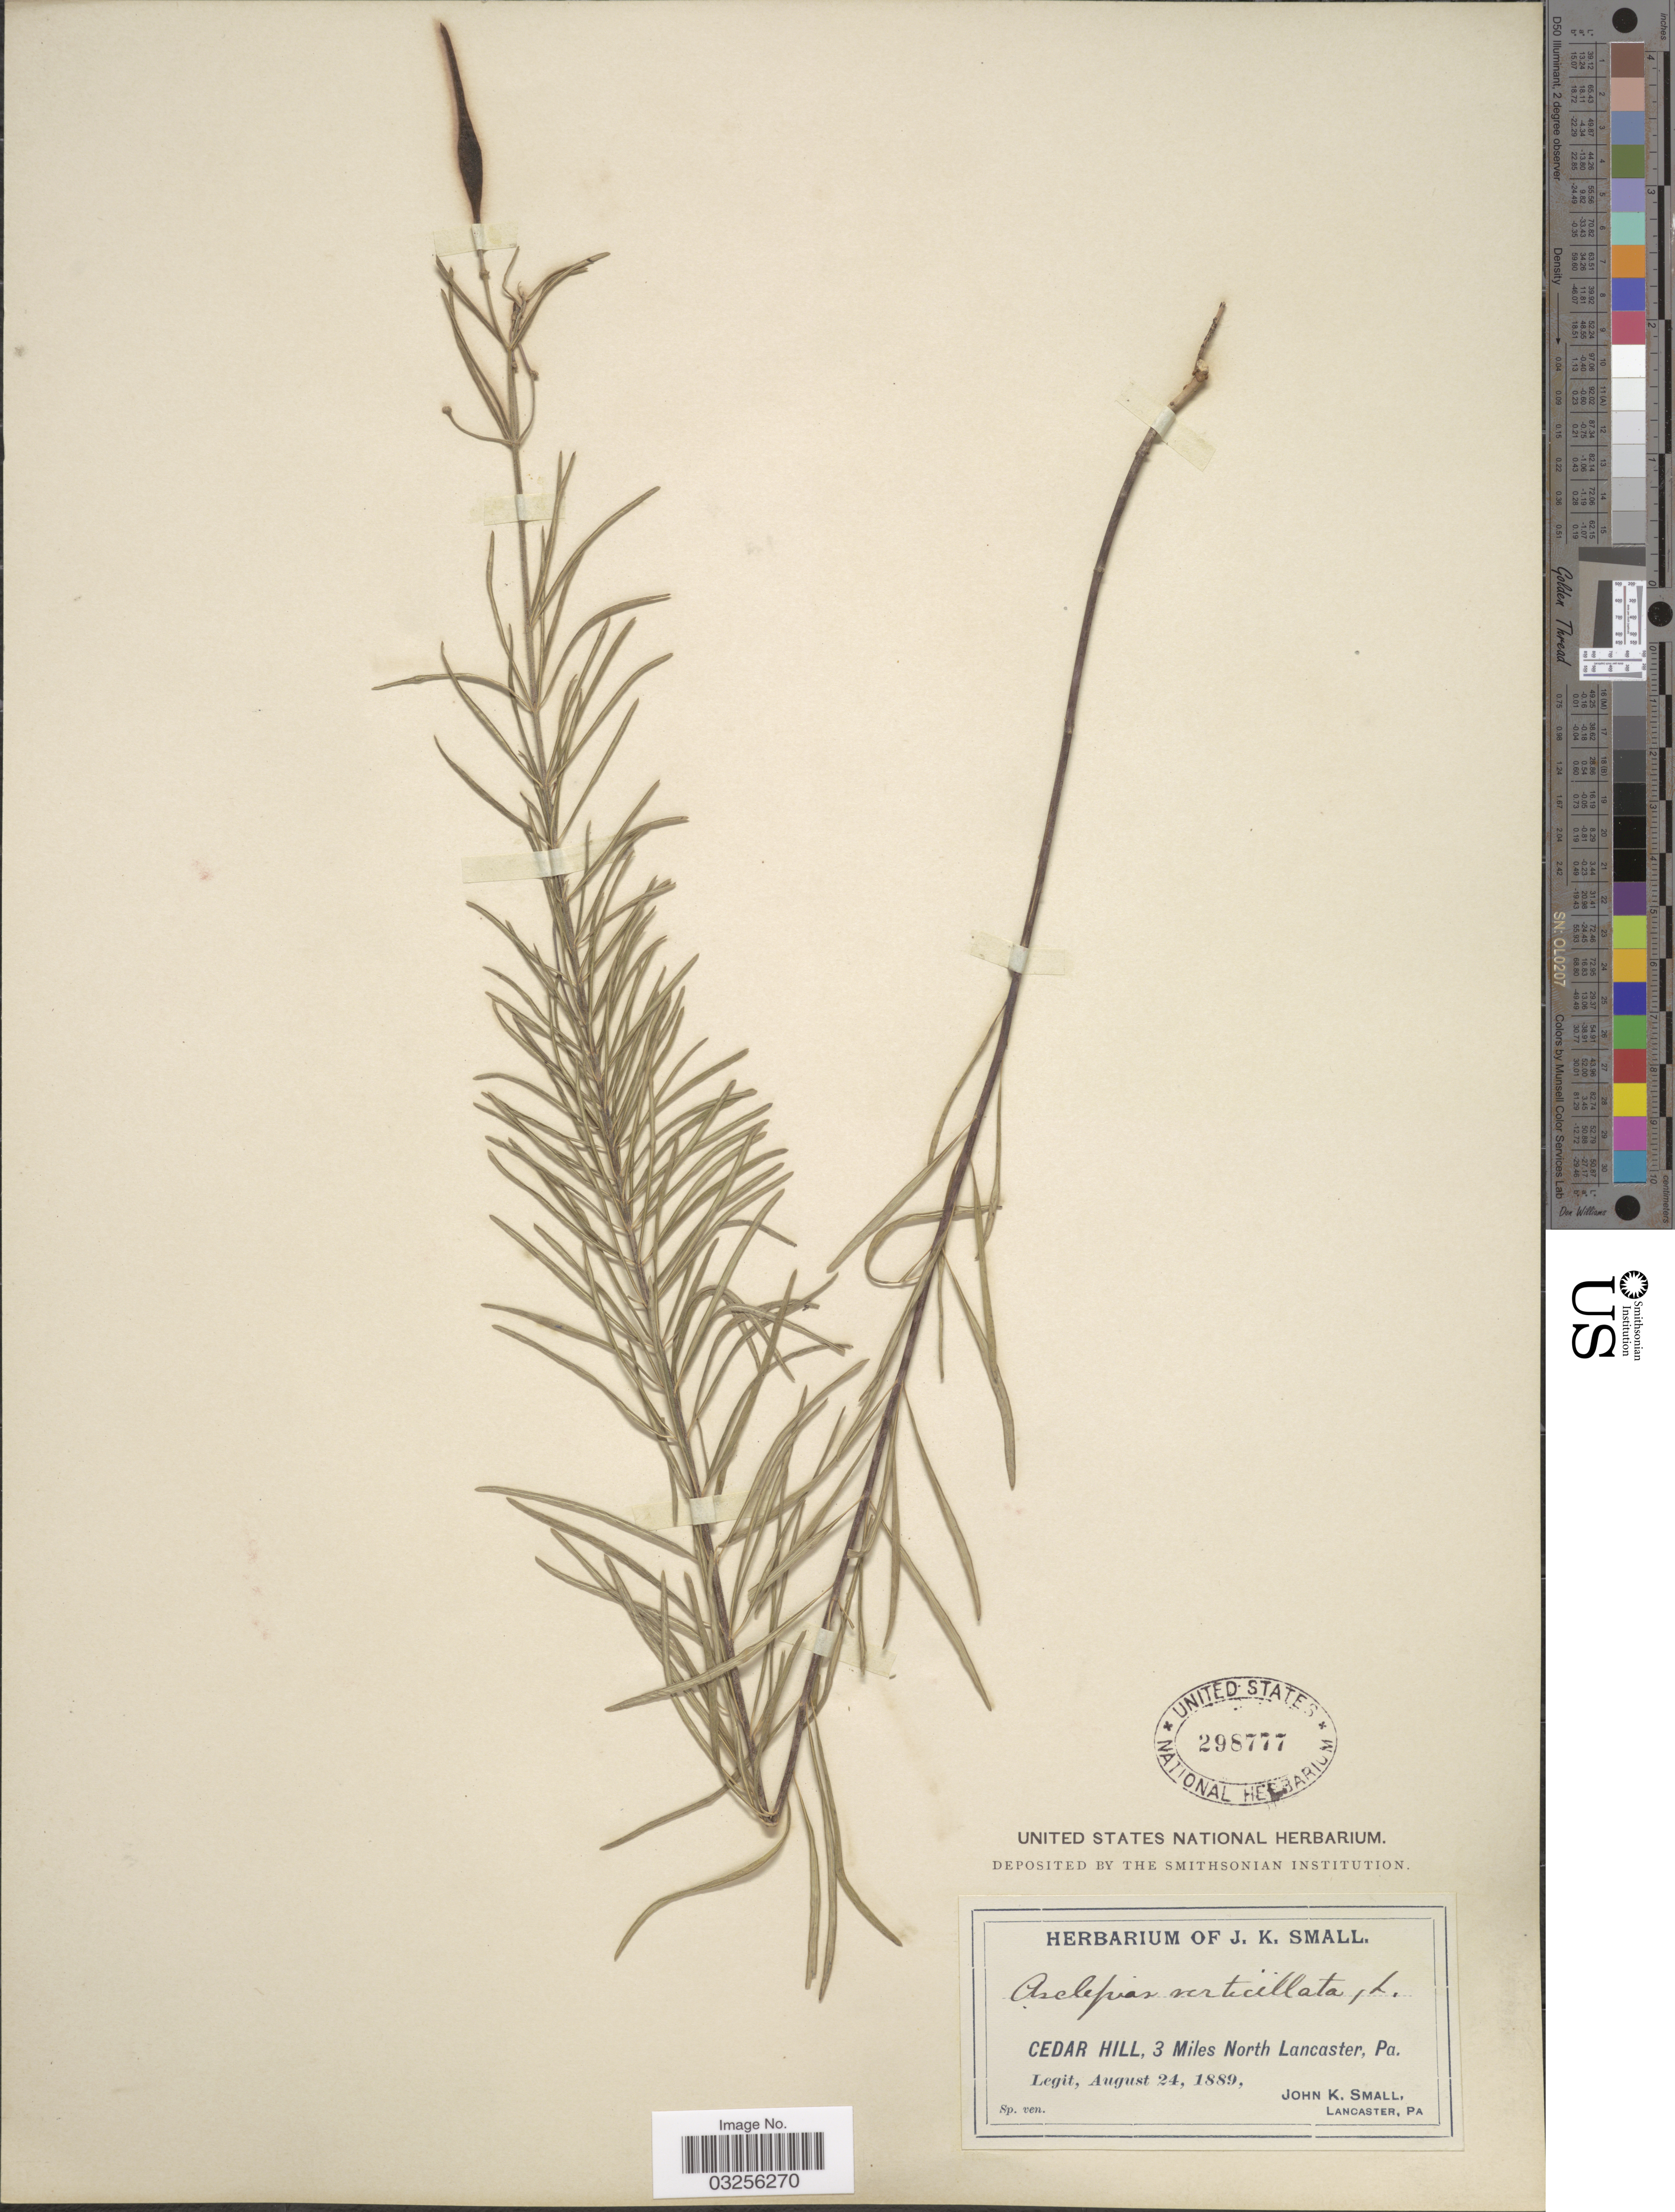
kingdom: Plantae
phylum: Tracheophyta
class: Magnoliopsida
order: Gentianales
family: Apocynaceae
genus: Asclepias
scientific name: Asclepias verticillata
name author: L.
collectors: J. K. Small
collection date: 1889-08-24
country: United States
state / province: Pennsylvania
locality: Cedar Hill, 3 Miles North Lancaster.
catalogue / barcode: US 298777